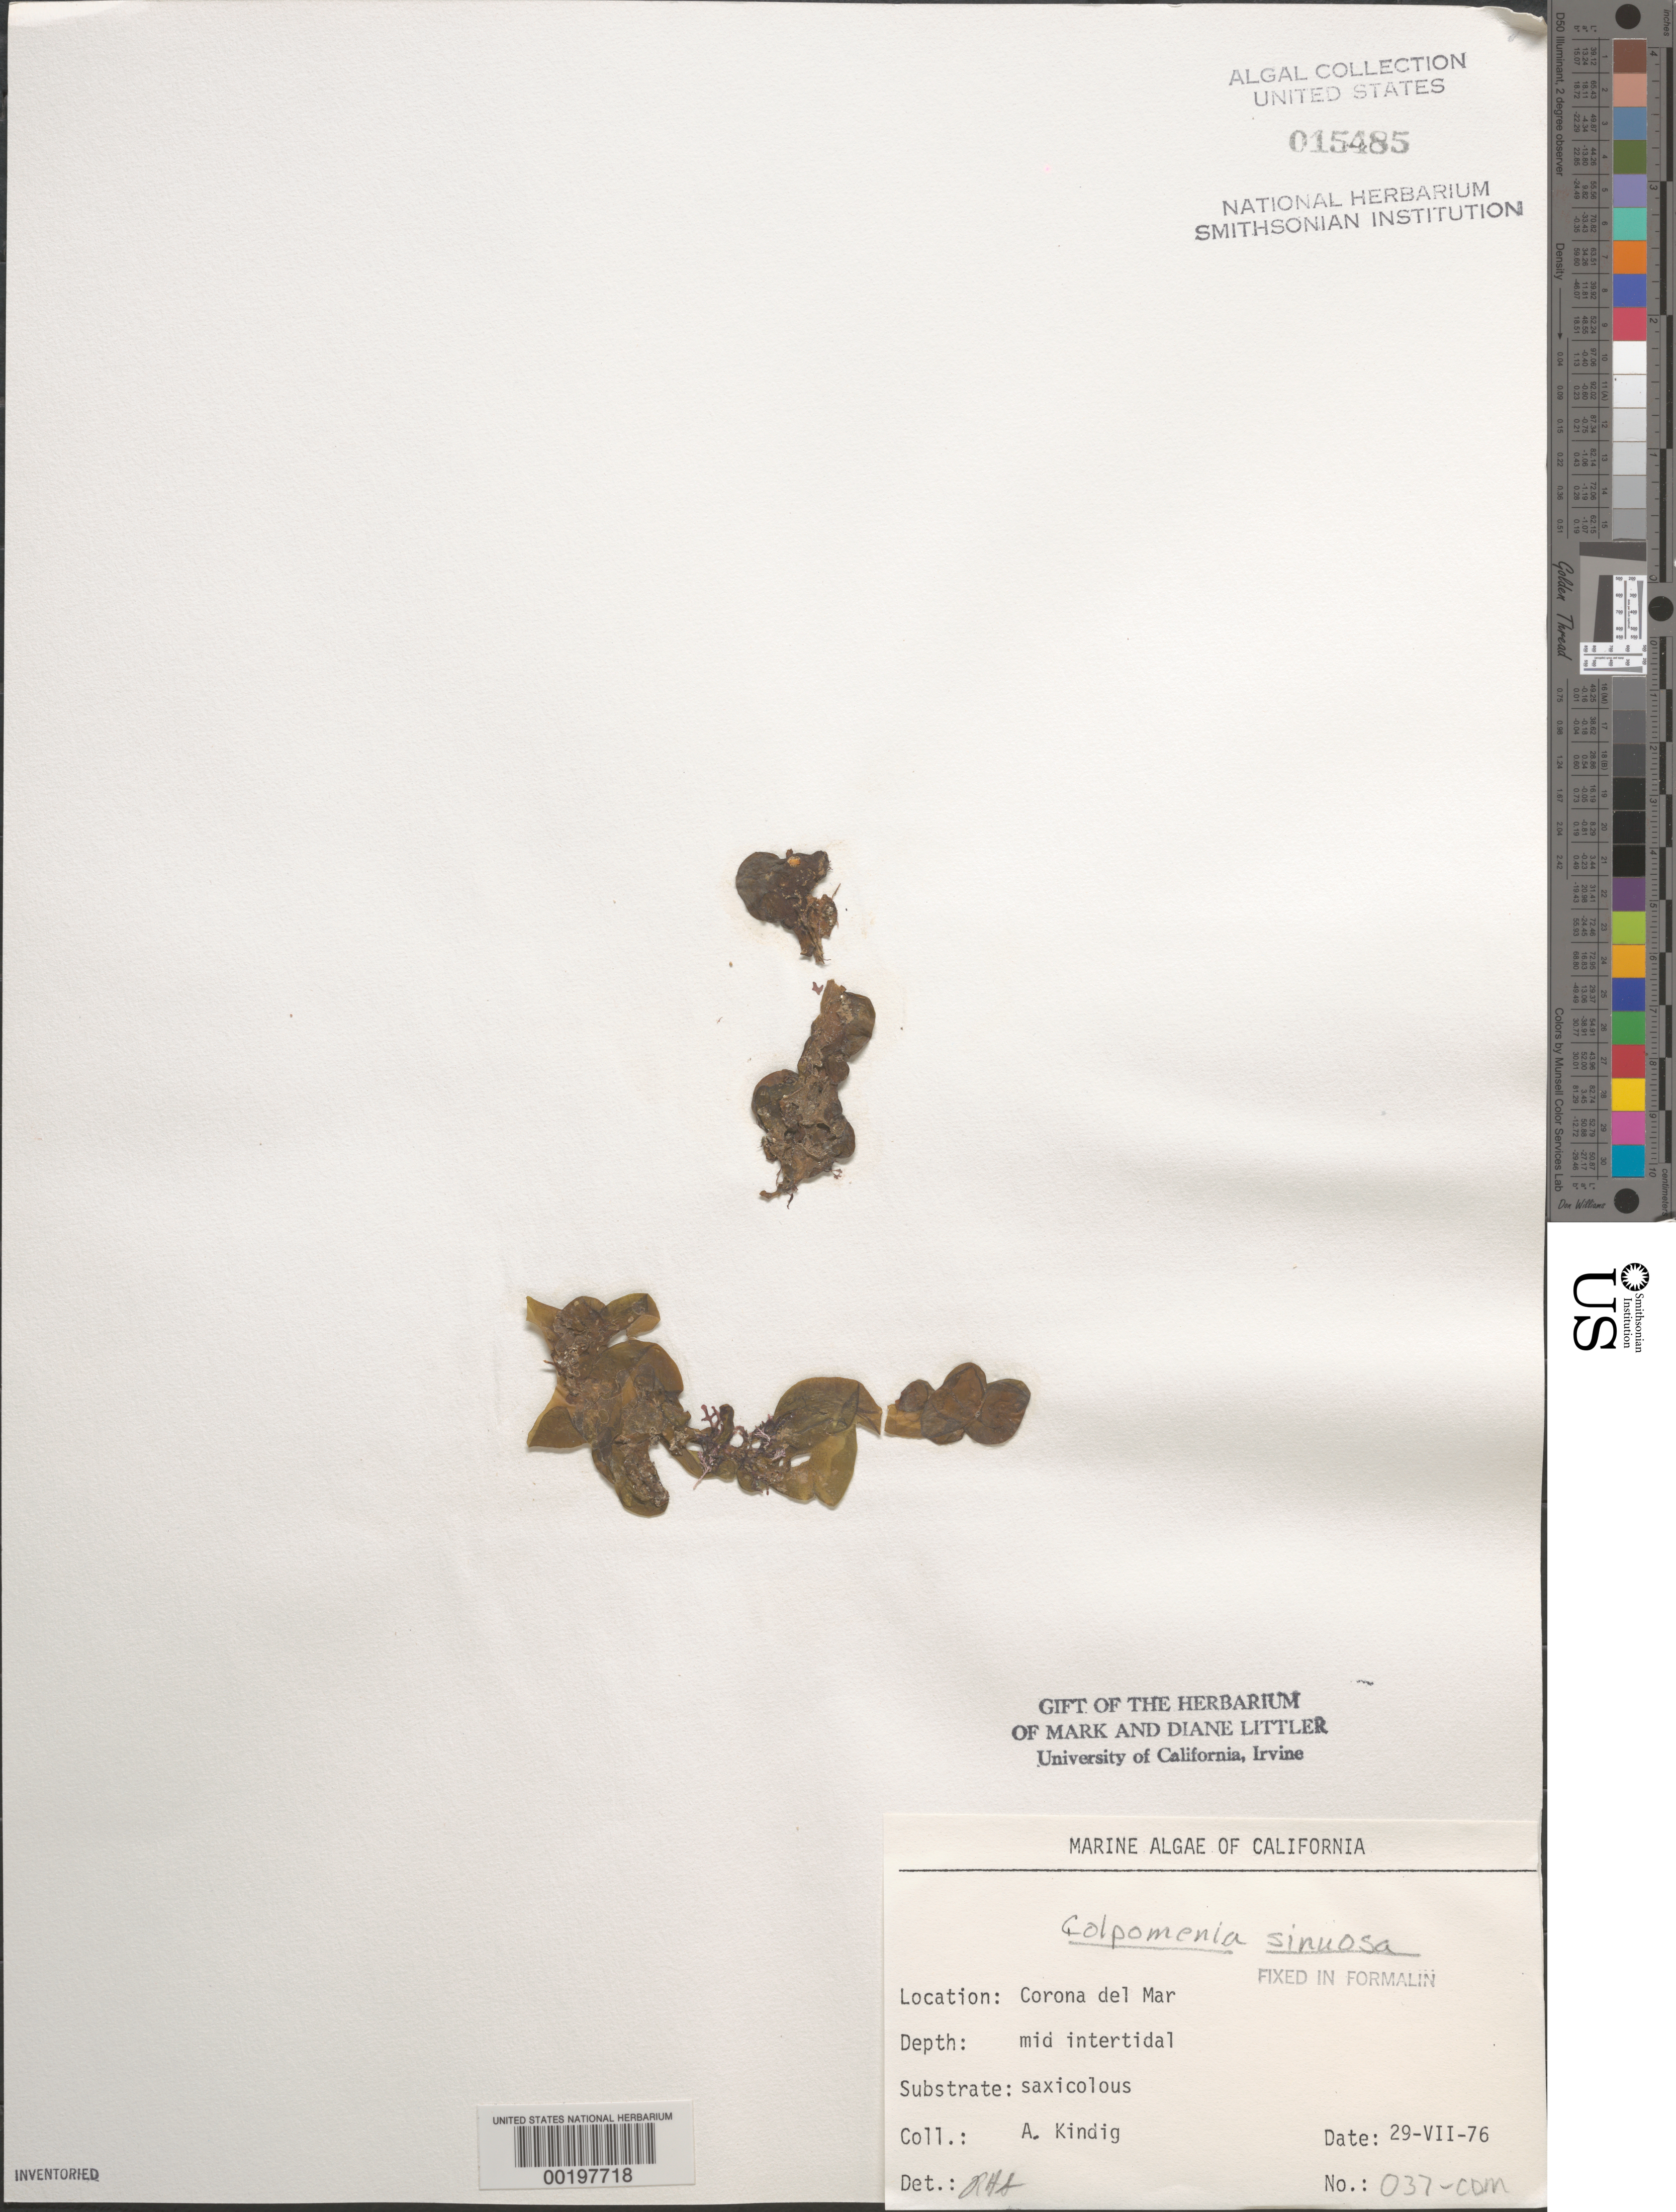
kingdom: Chromista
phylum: Ochrophyta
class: Phaeophyceae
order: Scytosiphonales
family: Scytosiphonaceae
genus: Colpomenia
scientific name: Colpomenia sinuosa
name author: (K. Mert. ex Roth) Derbes & Solier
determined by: Sims, Robert H.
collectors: A. Kindig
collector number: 037-CDM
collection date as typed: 29 Jul 1976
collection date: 1976-07-29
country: United States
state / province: California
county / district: Orange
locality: Corona del Mar, mouth of Morning Canyon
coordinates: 33 35'14"N, 117 51'54"W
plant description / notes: BLM-SOCALBIGHT Rocky Intertidal Survey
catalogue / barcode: US 15485